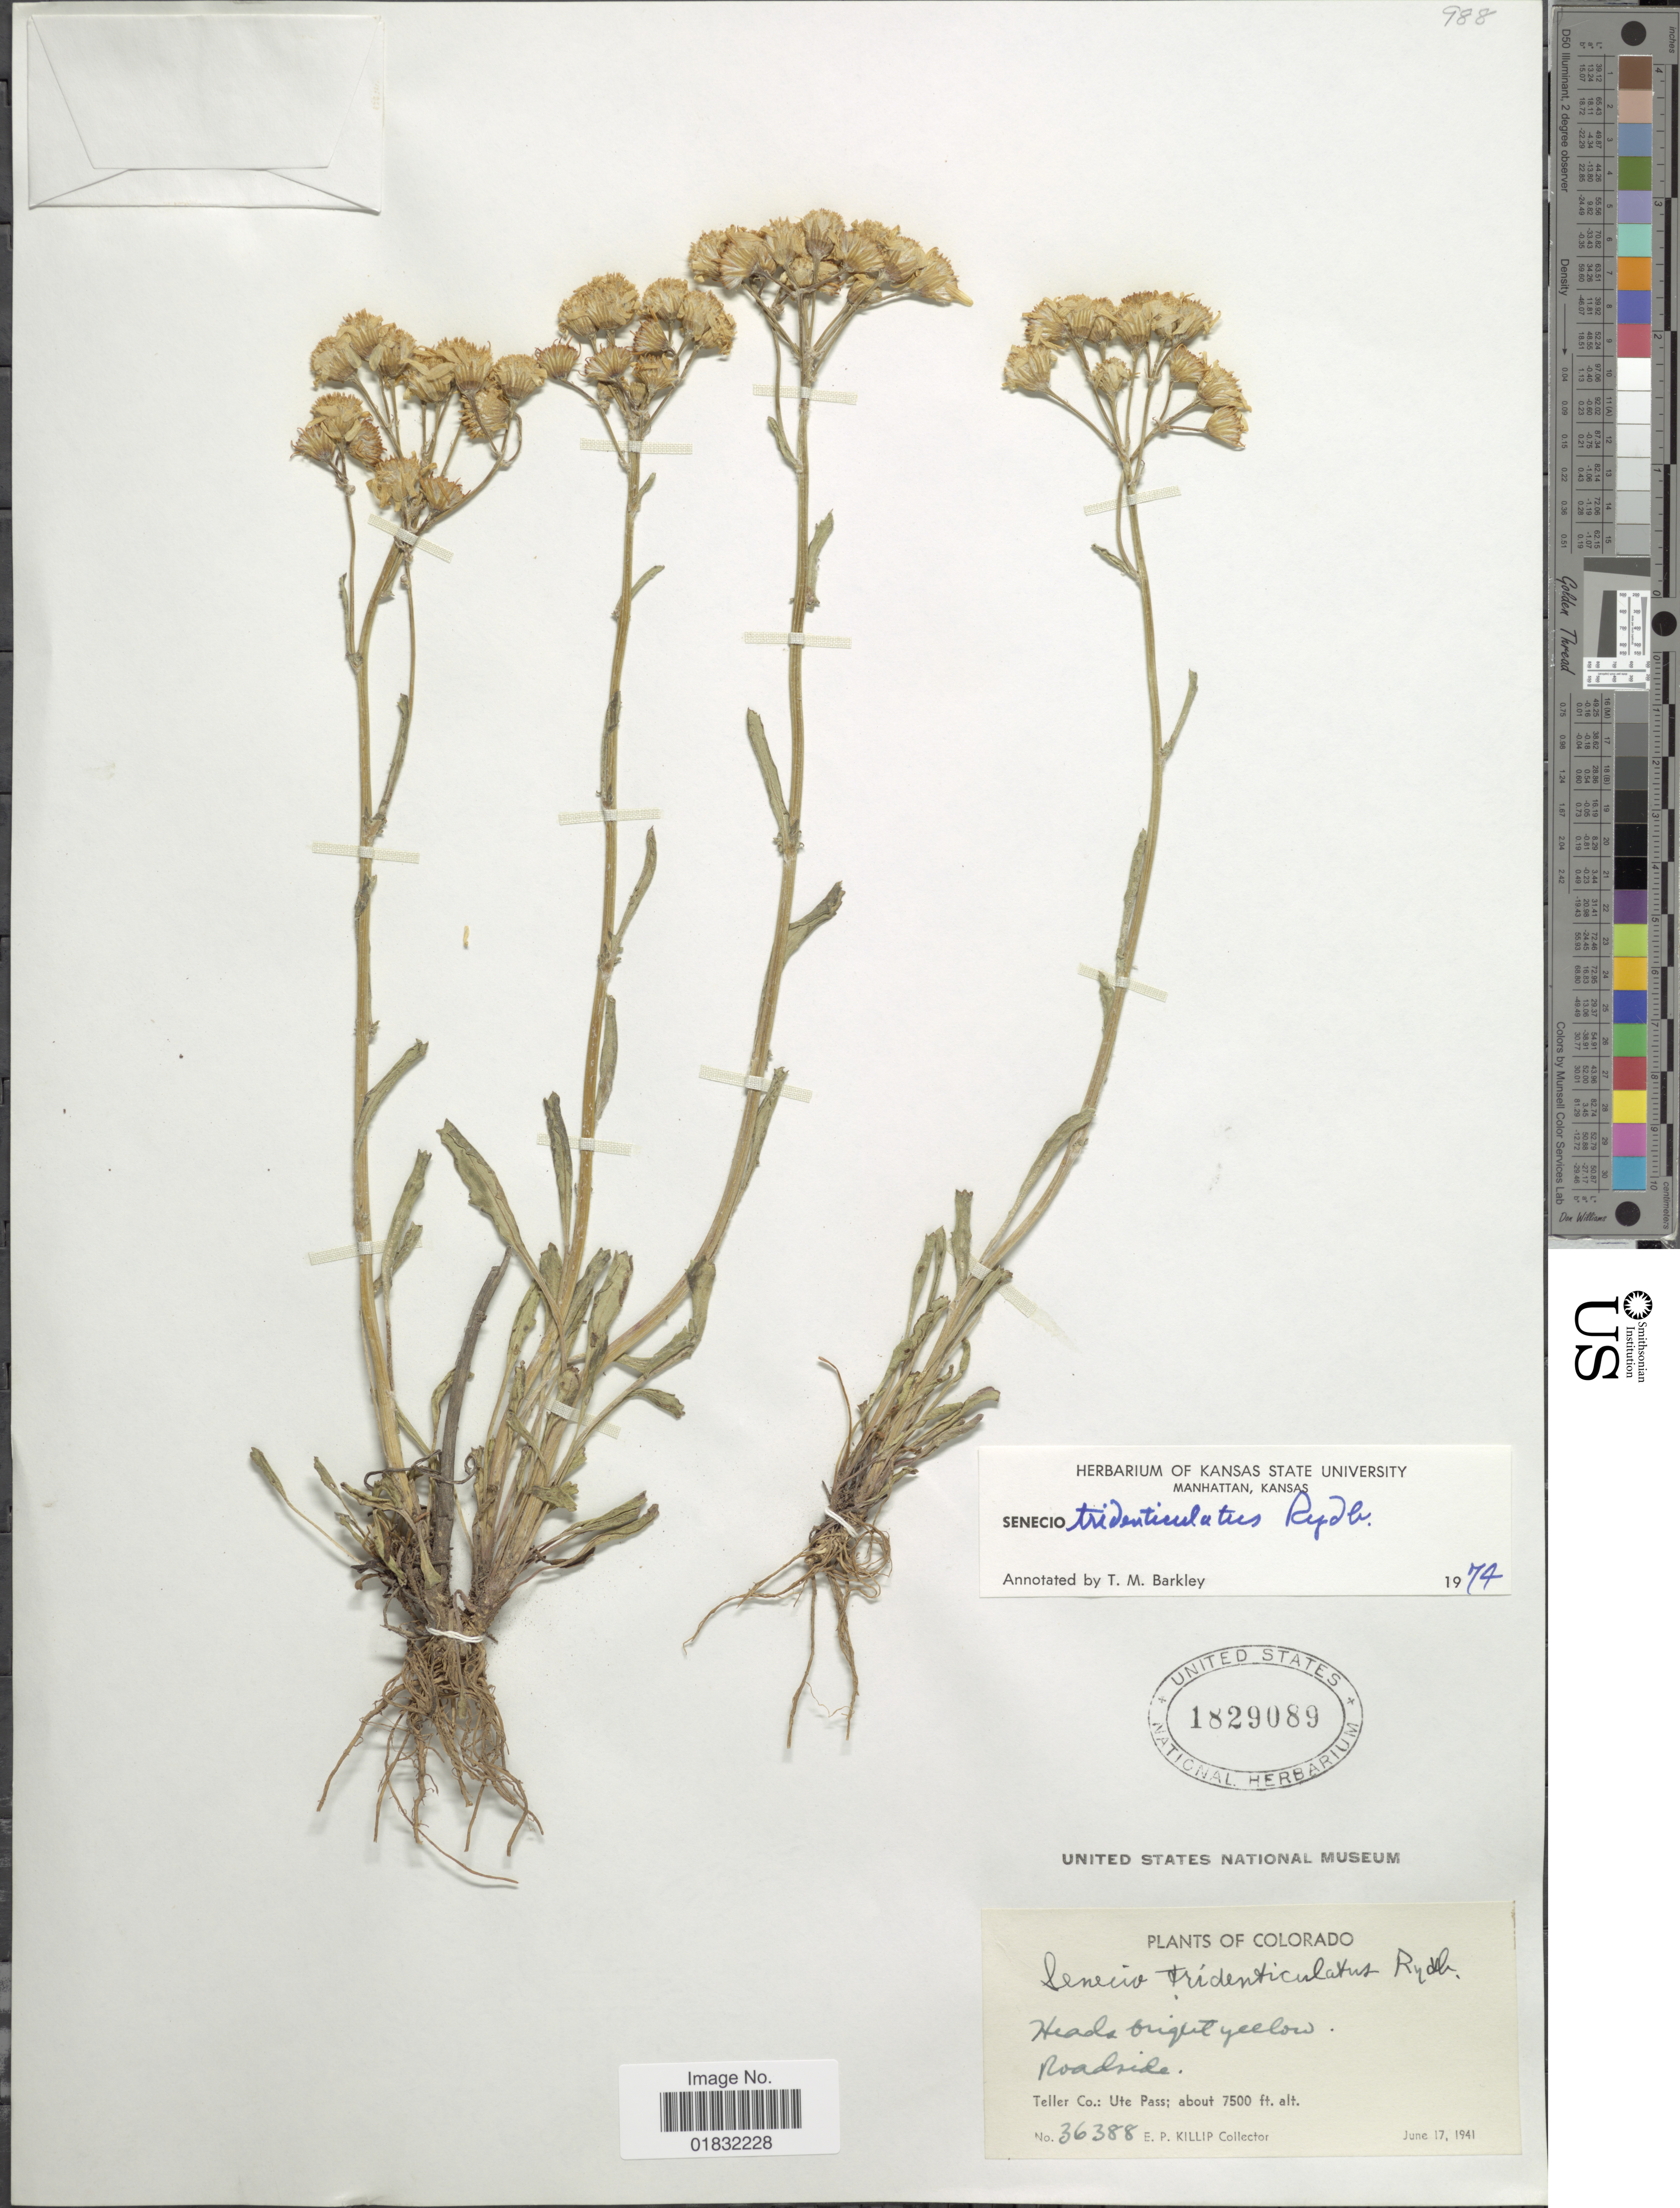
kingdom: Plantae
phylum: Tracheophyta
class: Magnoliopsida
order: Asterales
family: Asteraceae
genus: Packera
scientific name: Packera tridenticulata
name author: (Rydb.) W.A. Weber & Á. Löve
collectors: E. P. Killip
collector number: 36388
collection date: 1941-06-17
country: United States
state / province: Colorado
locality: Roadisde, Teller Co: Ute Pass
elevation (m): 2286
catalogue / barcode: US 1829089